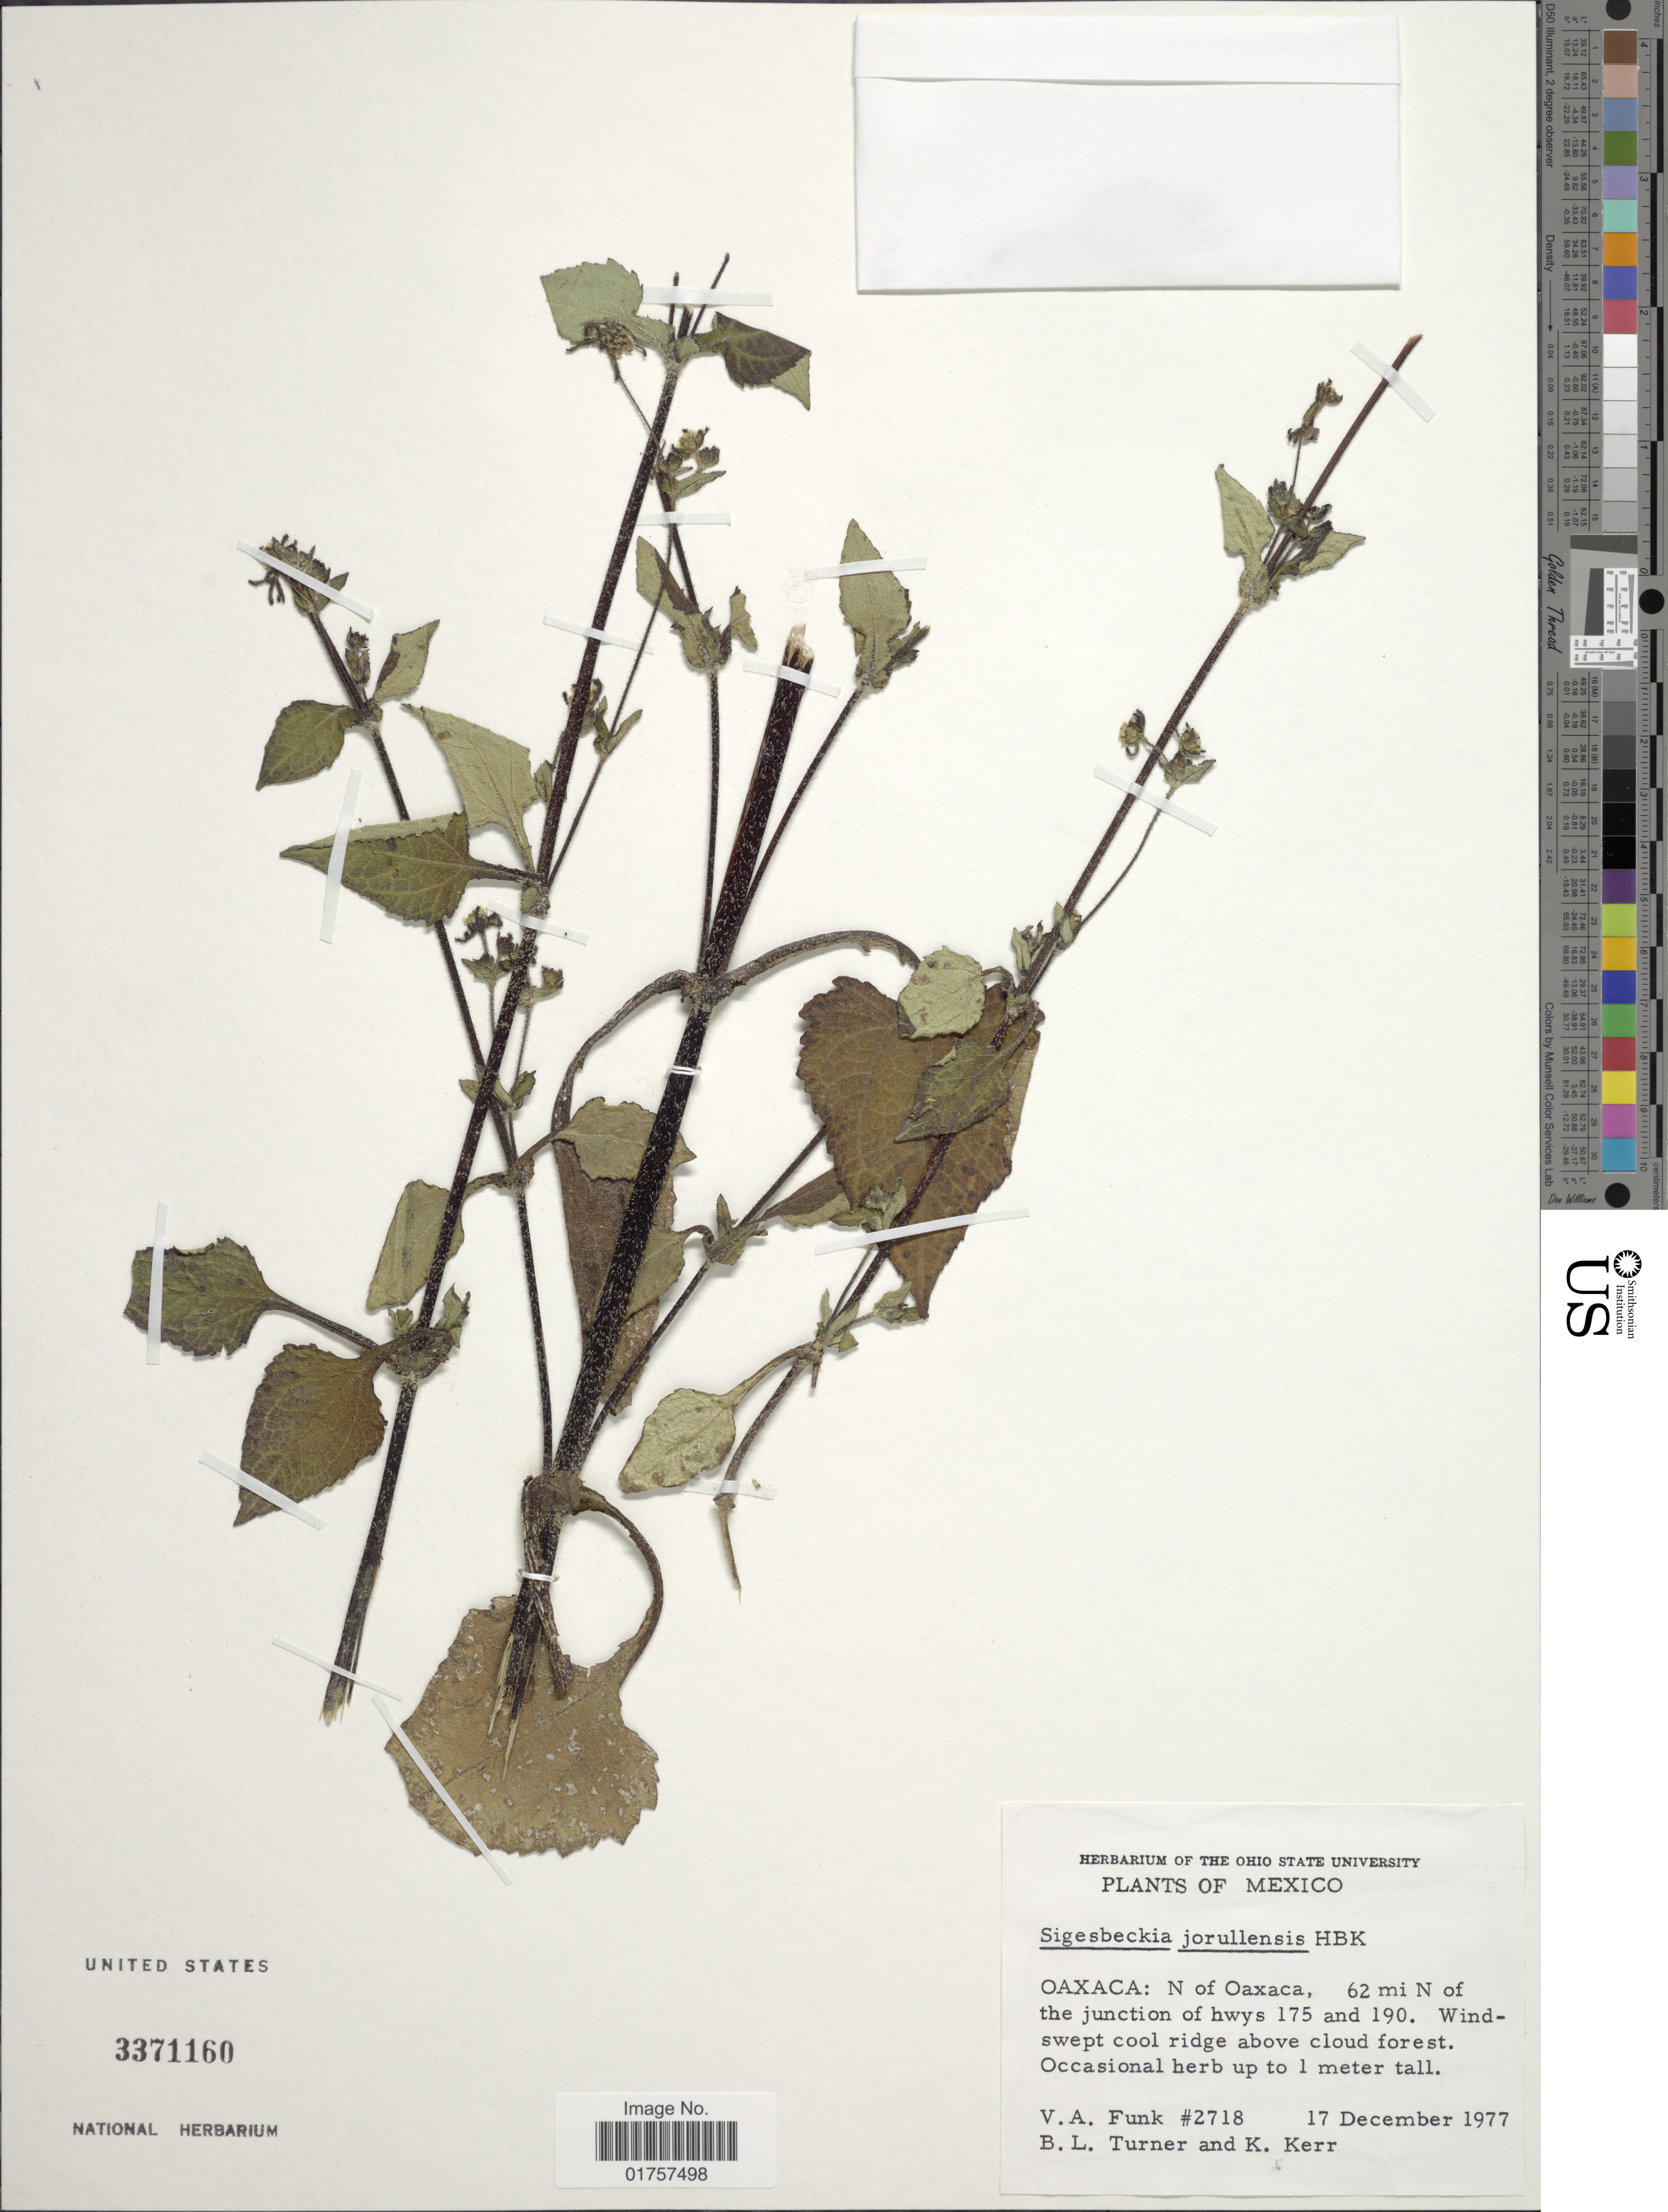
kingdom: Plantae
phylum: Tracheophyta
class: Magnoliopsida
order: Asterales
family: Asteraceae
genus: Sigesbeckia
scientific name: Sigesbeckia jorullensis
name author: Kunth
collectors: V. Funk, B. L. Turner & K. Kerr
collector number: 2718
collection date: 1977-12-17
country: Mexico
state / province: Oaxaca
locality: N of Oaxaca, 62 mi N of the junction of hwys 175 and 190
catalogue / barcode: US 3371160